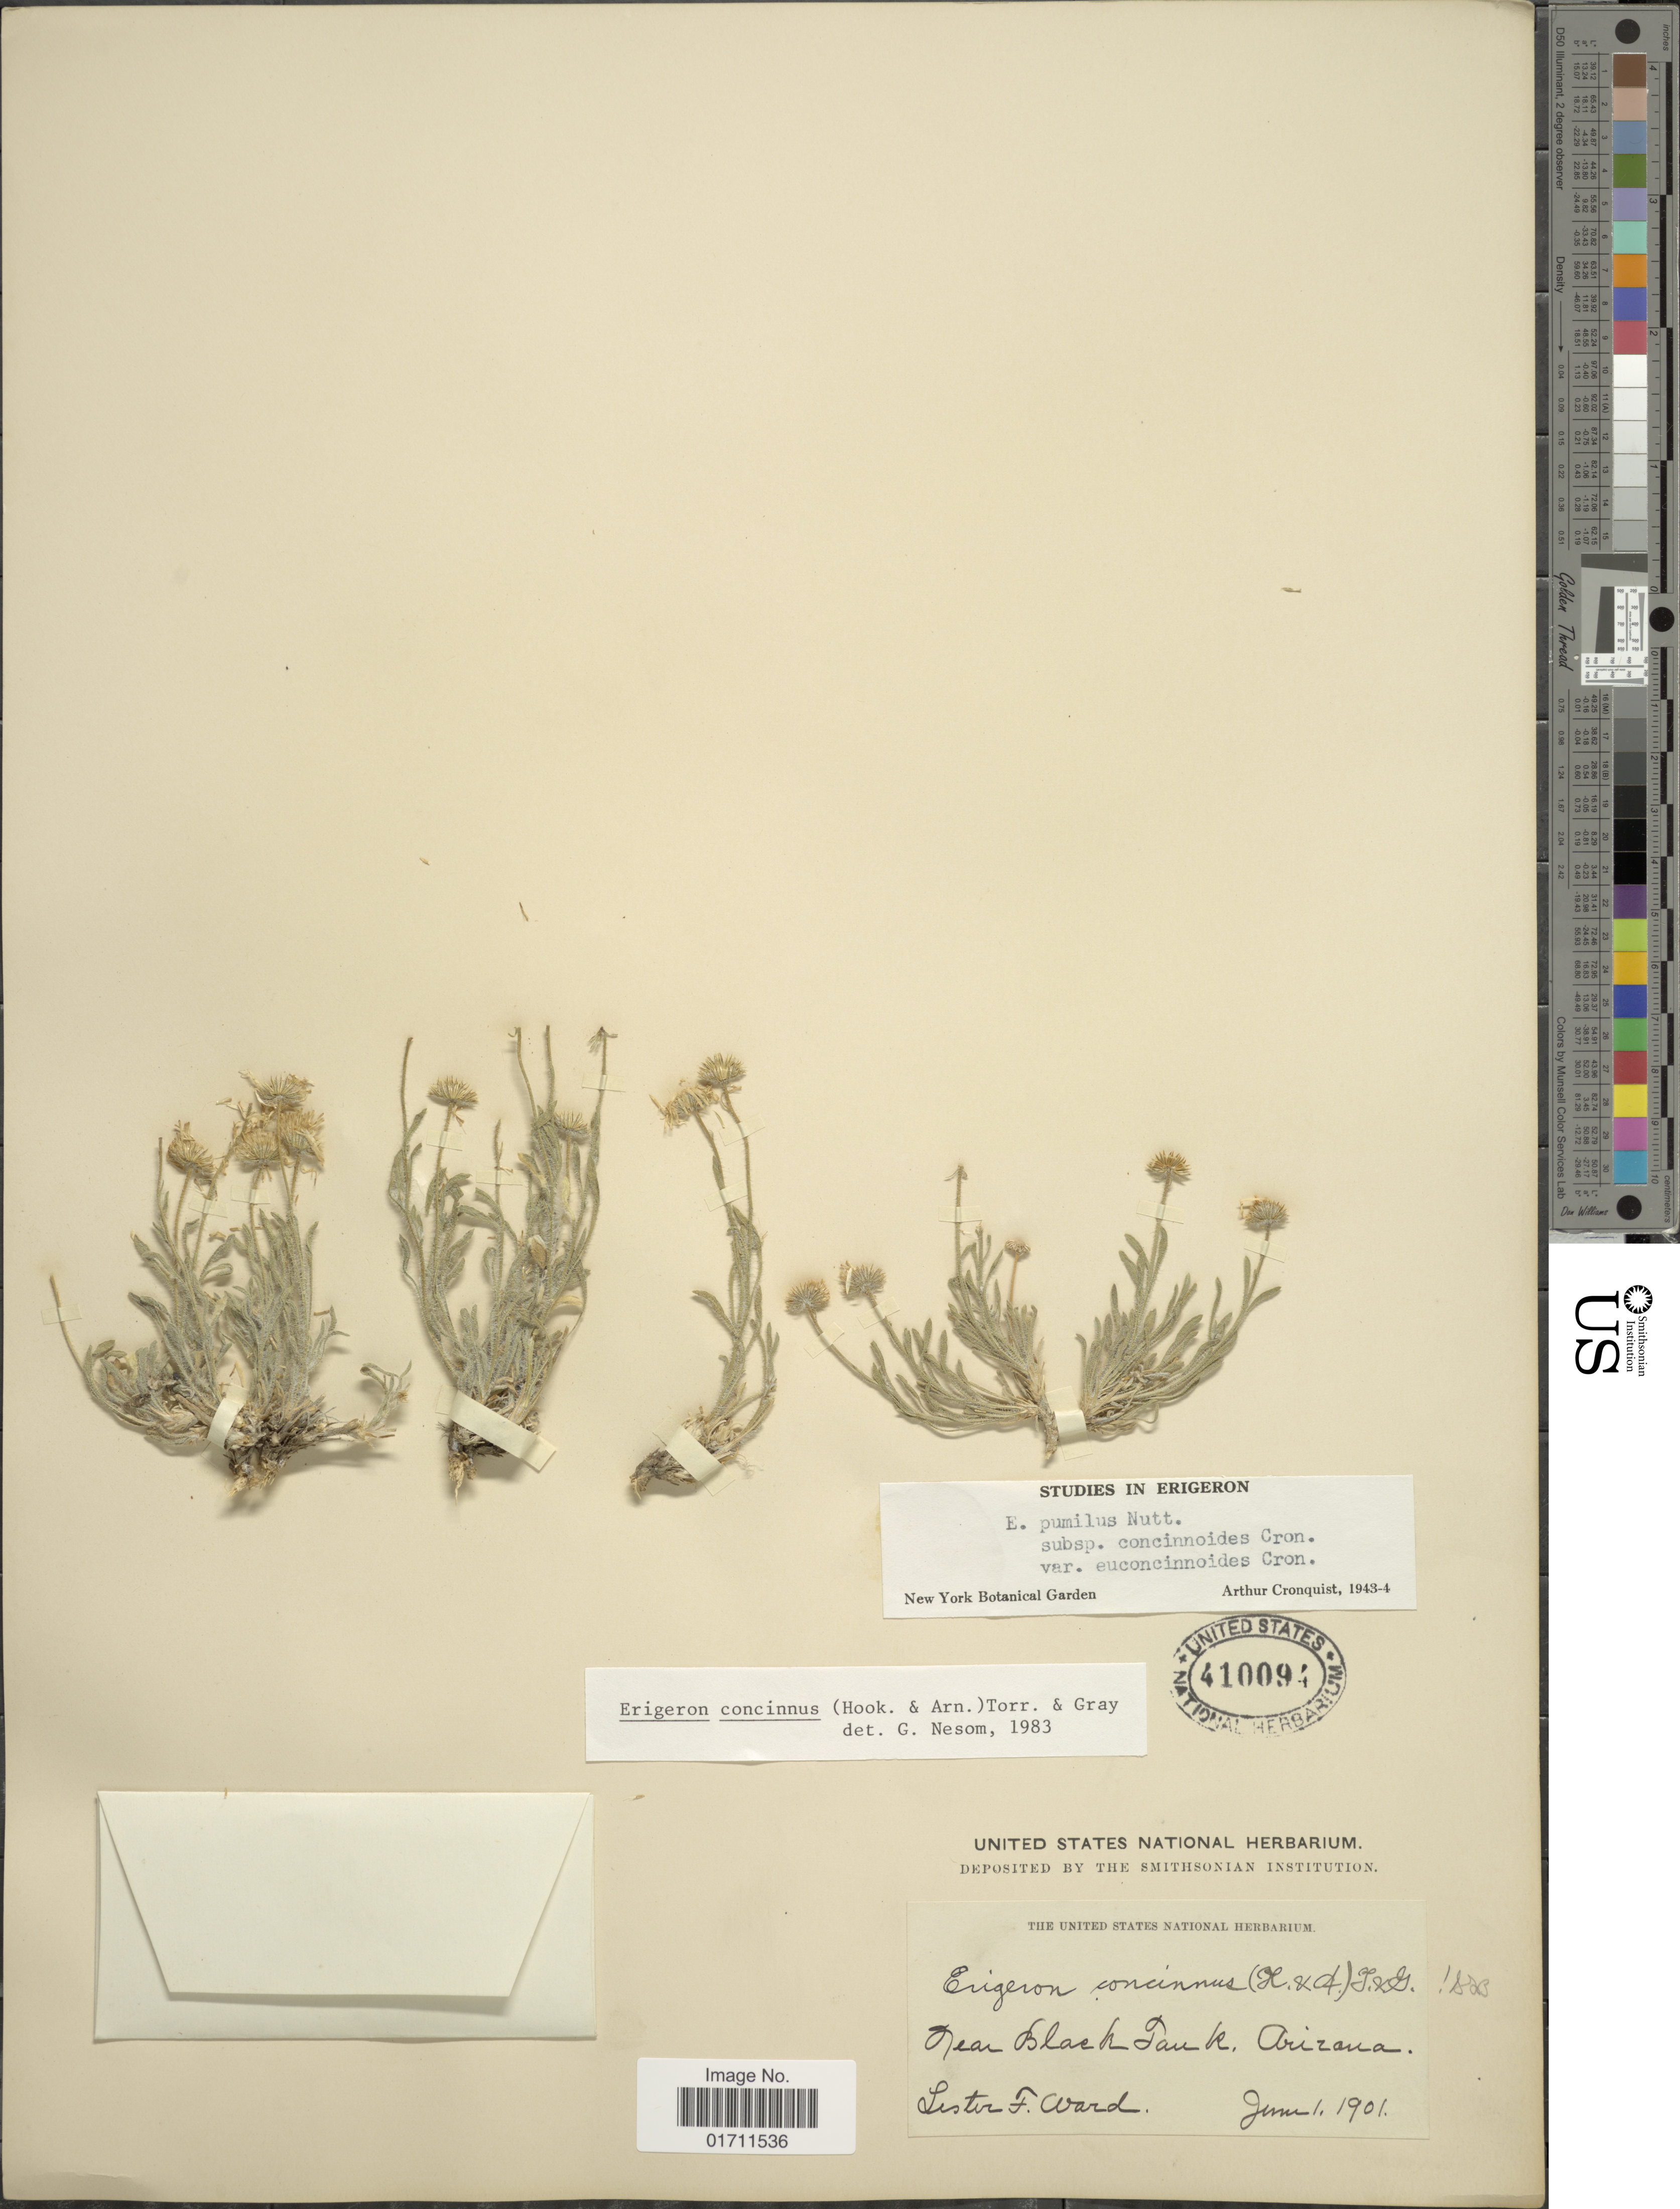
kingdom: Plantae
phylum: Tracheophyta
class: Magnoliopsida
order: Asterales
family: Asteraceae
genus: Erigeron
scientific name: Erigeron concinnus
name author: (Hook. & Arn.) Torr. & A. Gray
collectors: L. F. Ward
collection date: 1901-06-01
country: United States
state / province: Arizona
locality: Near Black Tank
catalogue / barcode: US 410094